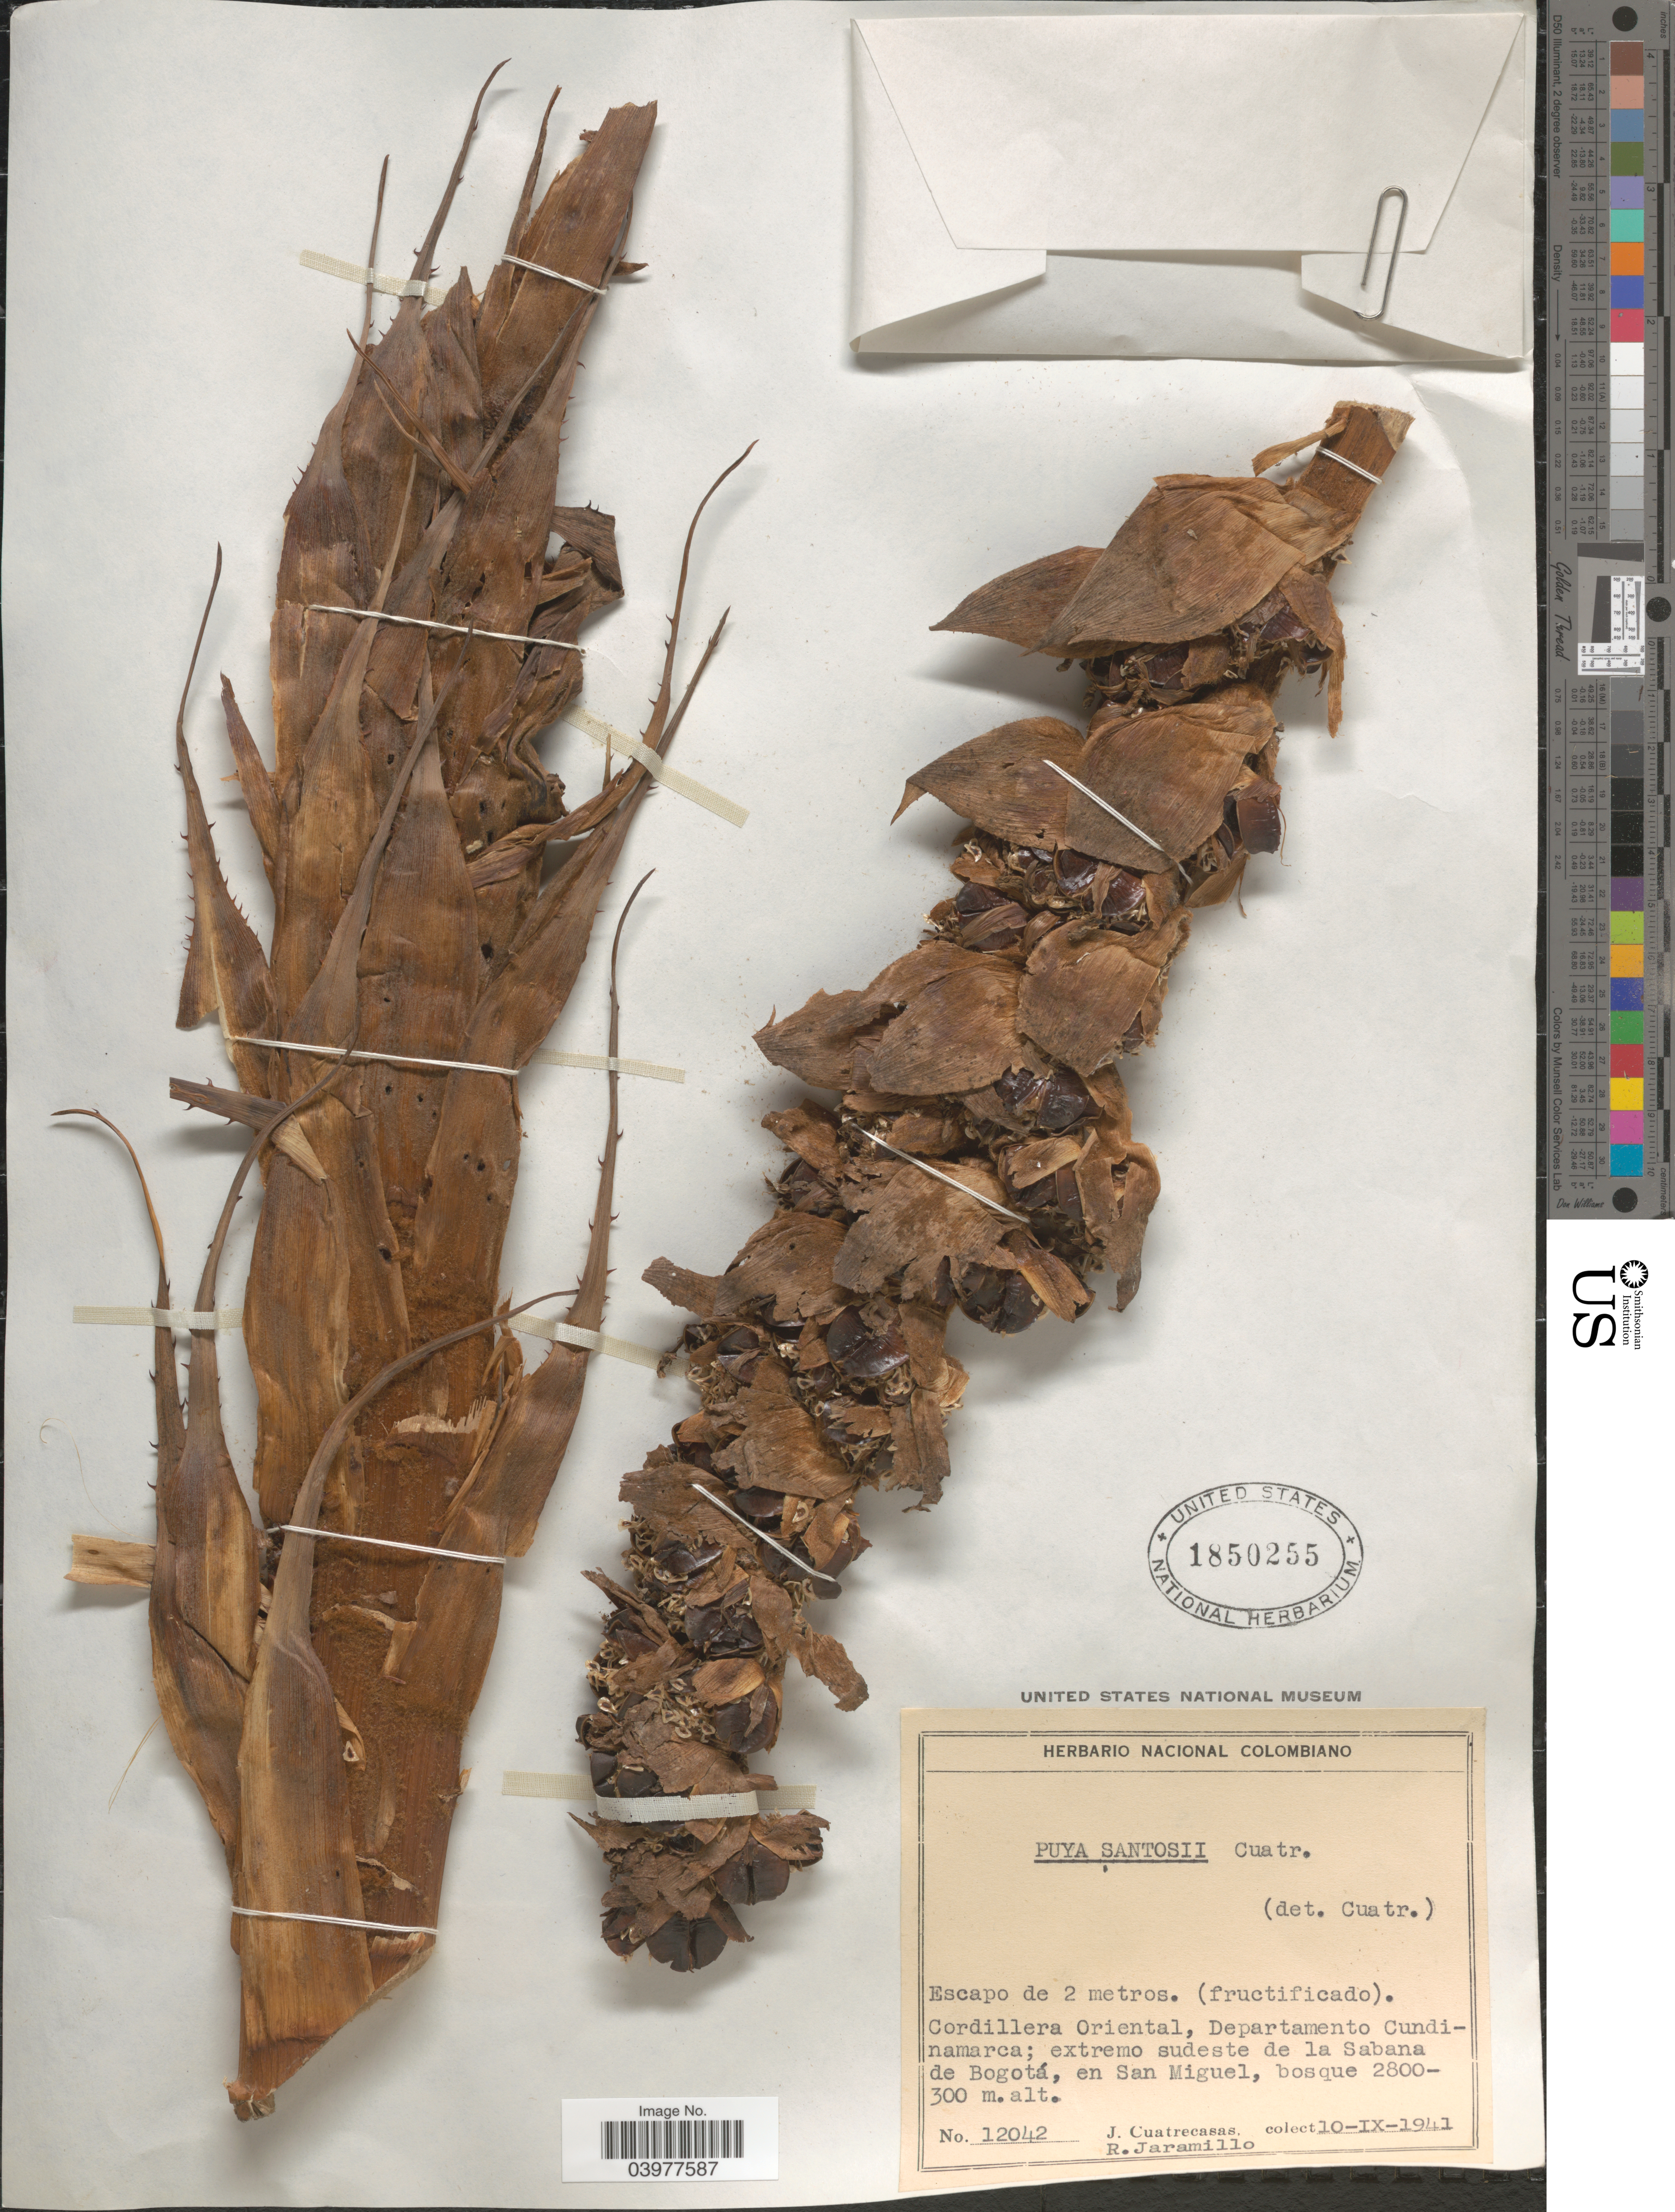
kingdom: Plantae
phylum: Tracheophyta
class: Liliopsida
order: Poales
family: Bromeliaceae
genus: Puya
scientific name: Puya santosii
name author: Cuatrec.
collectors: J. Cuatrecasas & R. Jaramillo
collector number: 12042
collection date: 1941-09-10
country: Colombia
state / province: Cundinamarca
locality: Cordillera Oriental, Departamento Cundinamarca; extremo sudeste de la Sabana de Bogotá, en San Miguel.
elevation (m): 300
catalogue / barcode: US 1850255